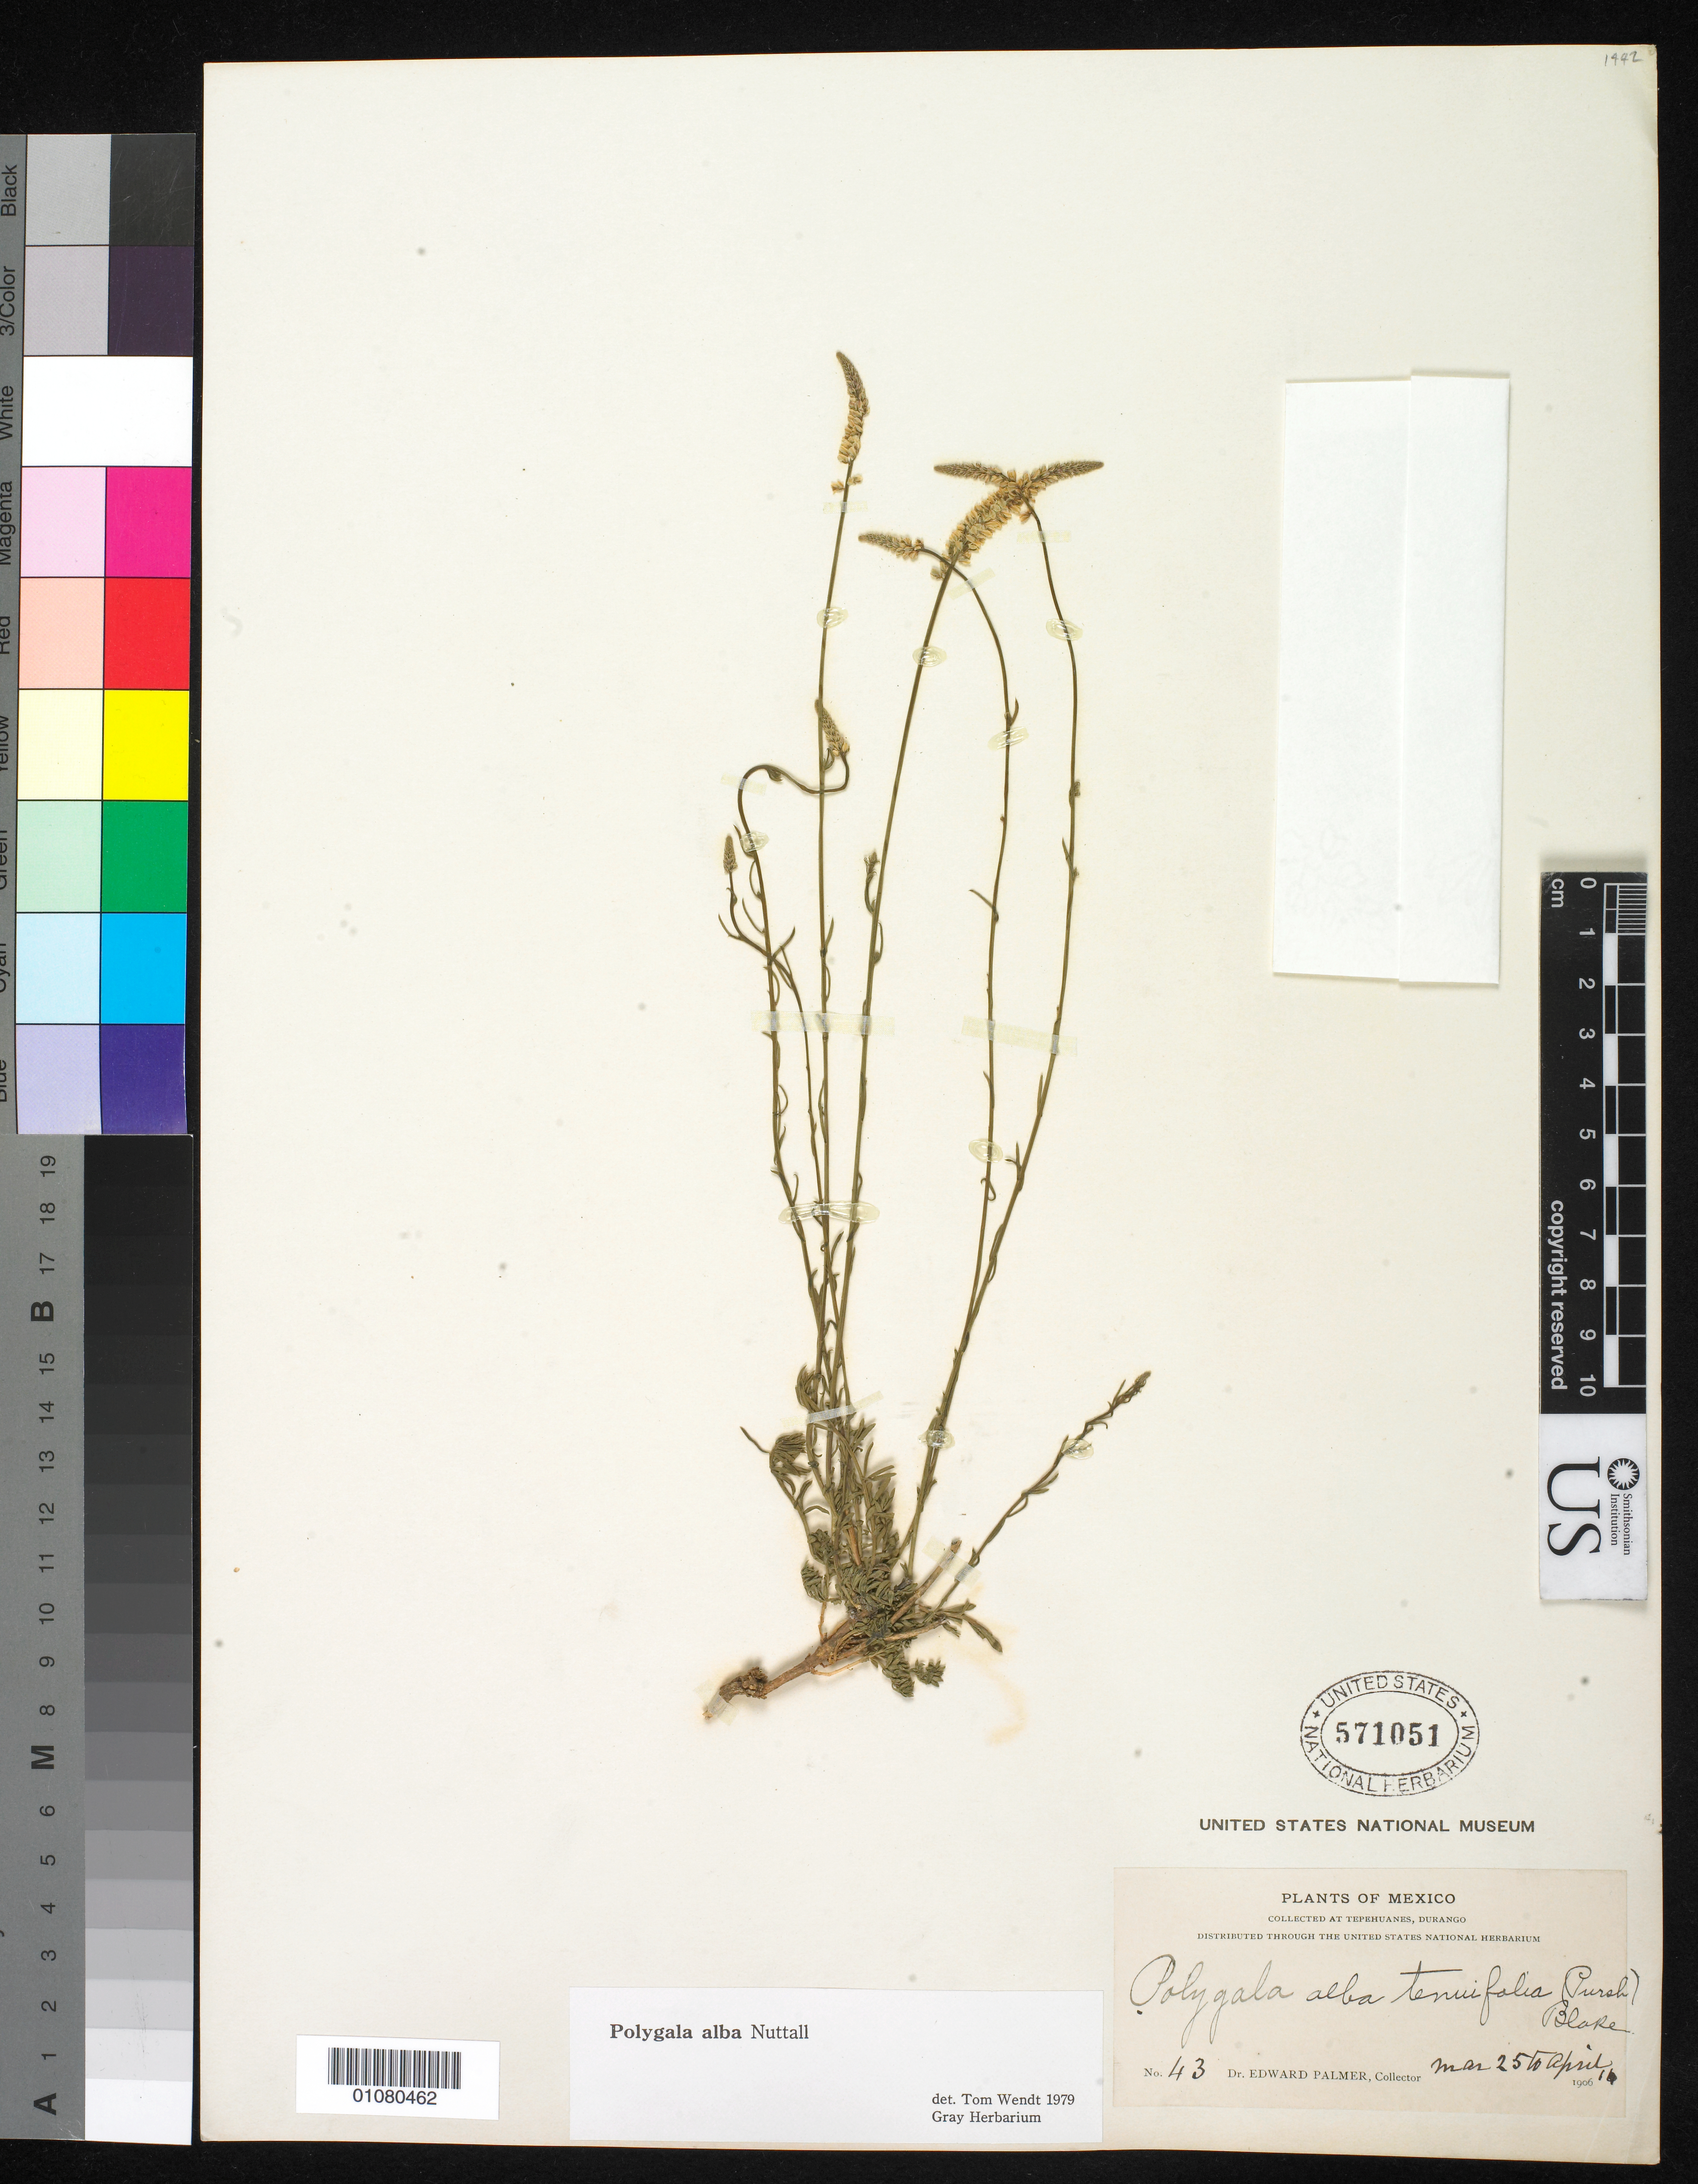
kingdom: Plantae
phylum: Tracheophyta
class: Magnoliopsida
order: Fabales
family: Polygalaceae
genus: Polygala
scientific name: Polygala alba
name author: Nutt.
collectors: E. Palmer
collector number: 43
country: Mexico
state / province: Durango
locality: Tepehuanes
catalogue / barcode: US 571051